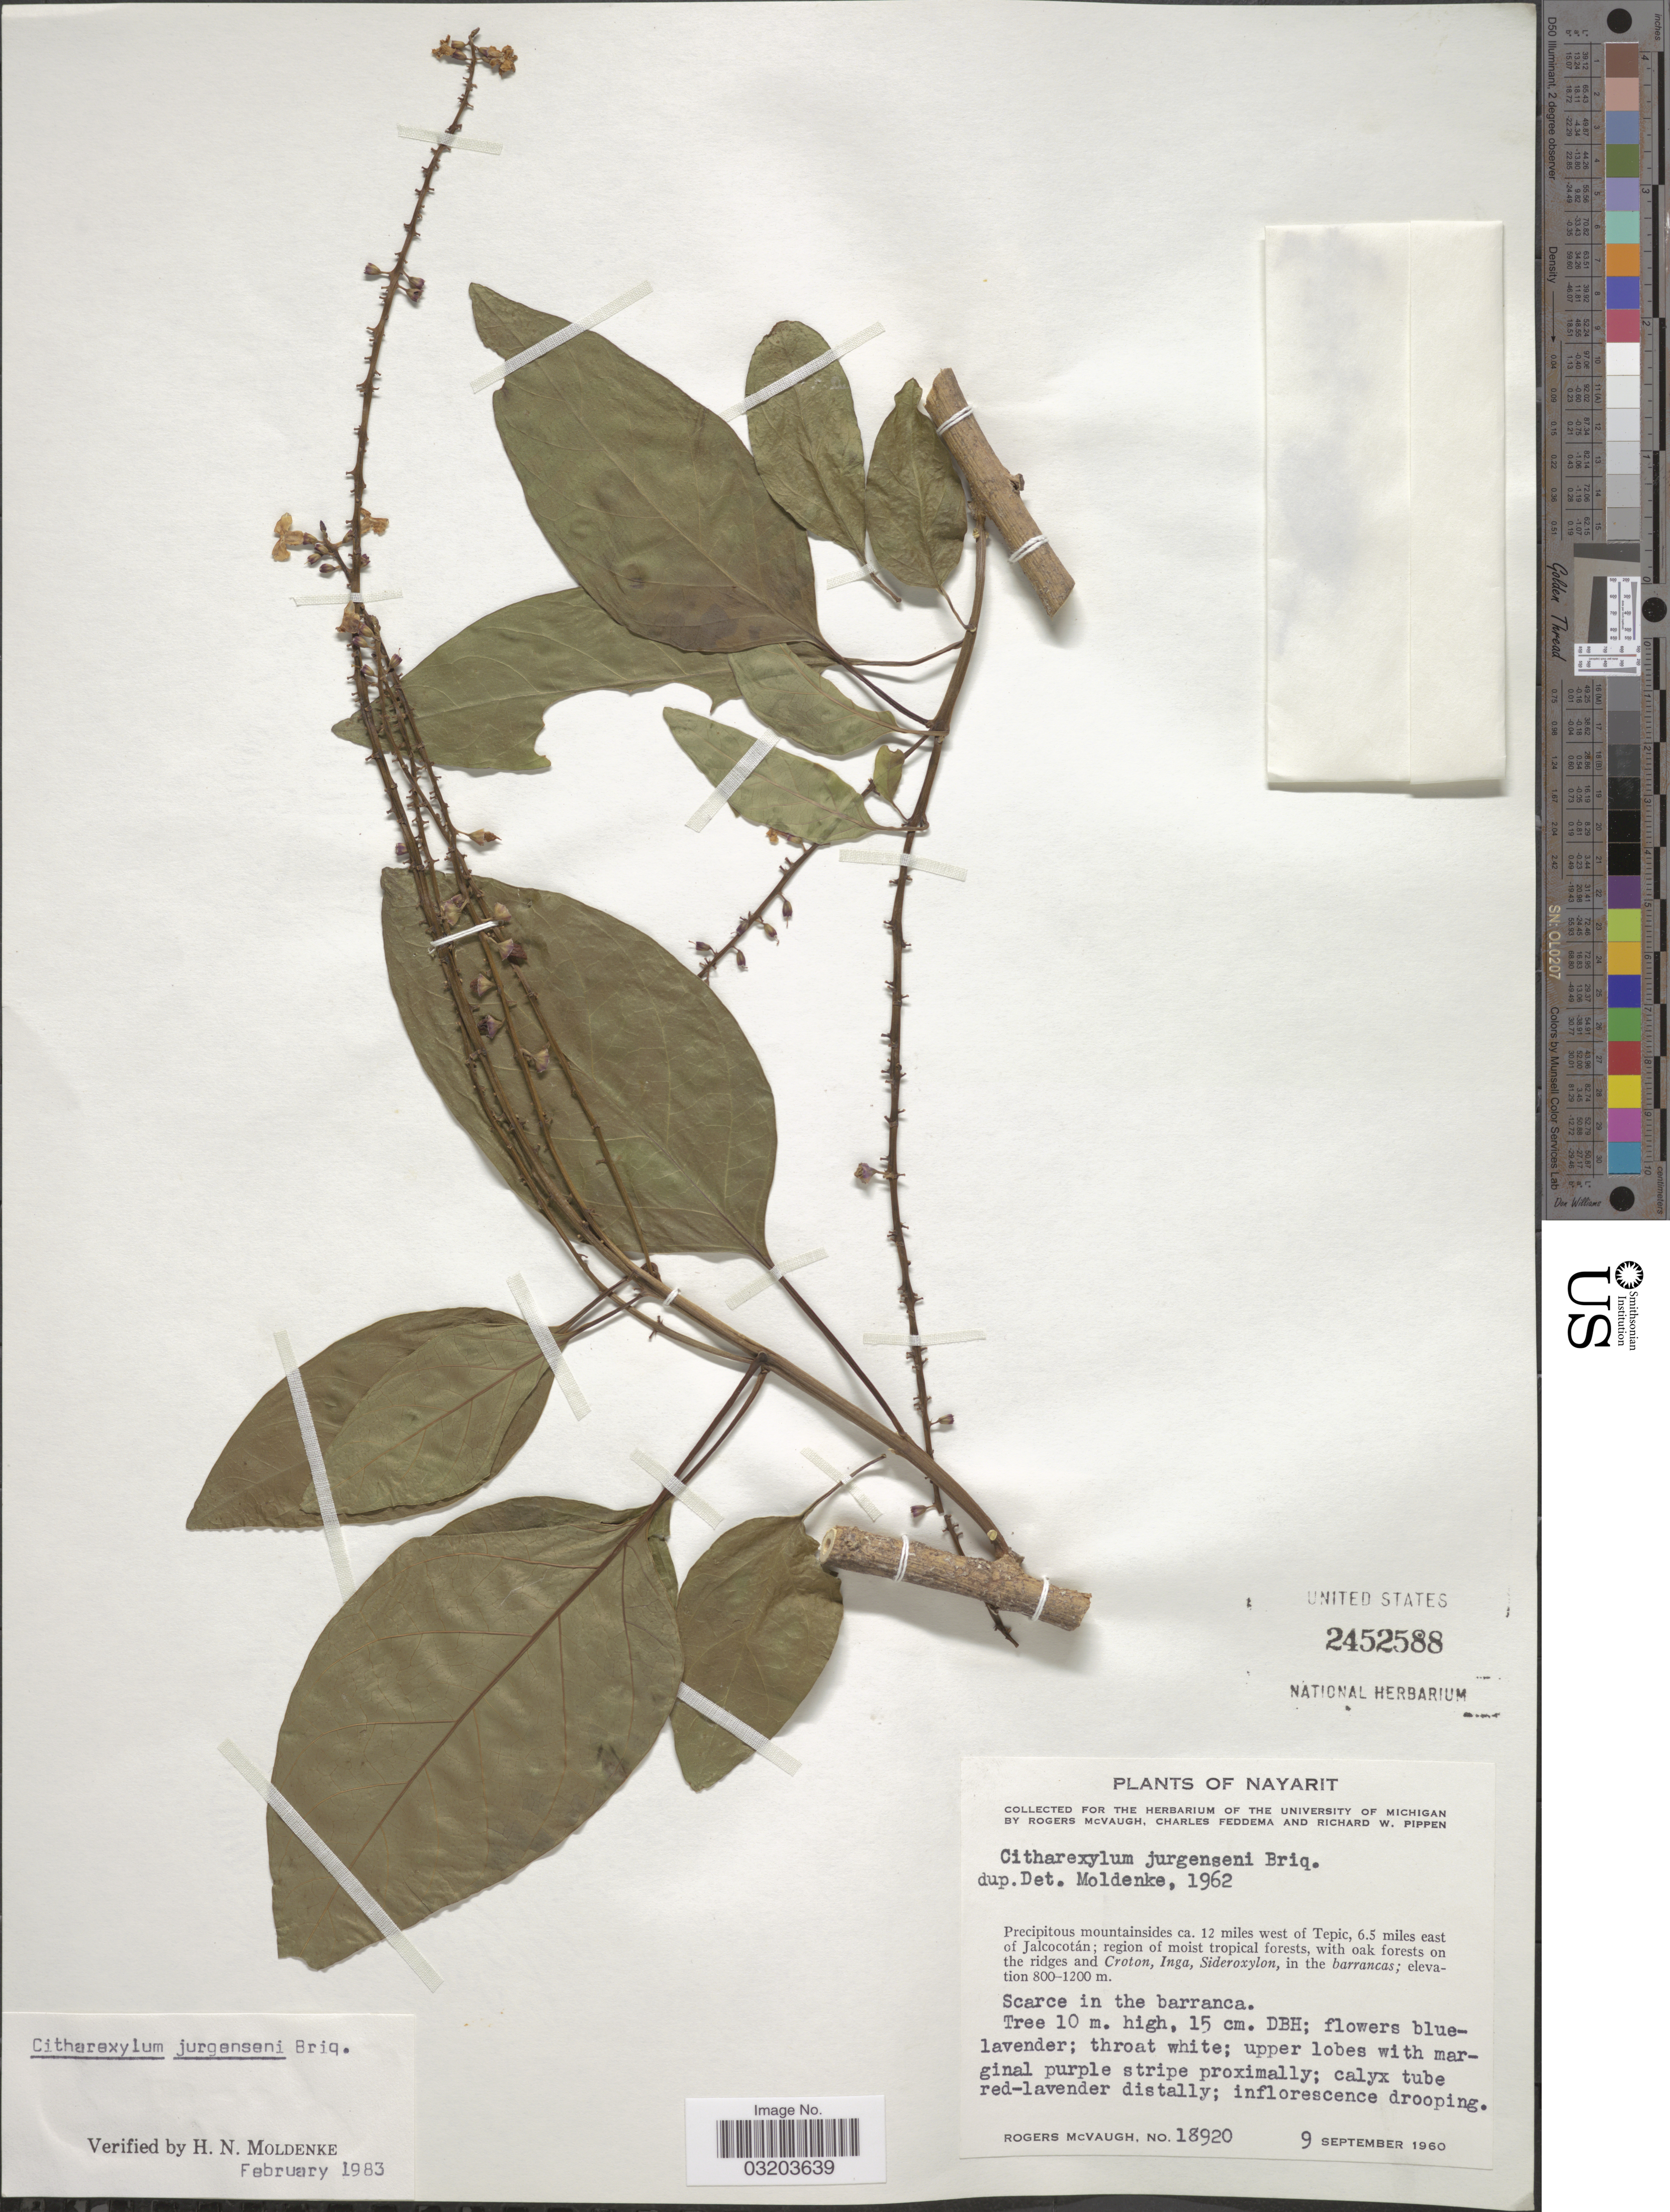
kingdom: Plantae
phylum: Tracheophyta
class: Magnoliopsida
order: Lamiales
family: Verbenaceae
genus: Citharexylum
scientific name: Citharexylum jurgensenii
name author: Briq.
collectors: R. McVaugh, C. Feddema & R. W. Pippen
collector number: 18920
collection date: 1960-09-09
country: Mexico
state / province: Nayarit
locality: Precipitous mountainsides ca. 12 miles west of Tepic, 6.5 miles east of Jalcocótan.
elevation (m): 800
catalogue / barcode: US 2452588